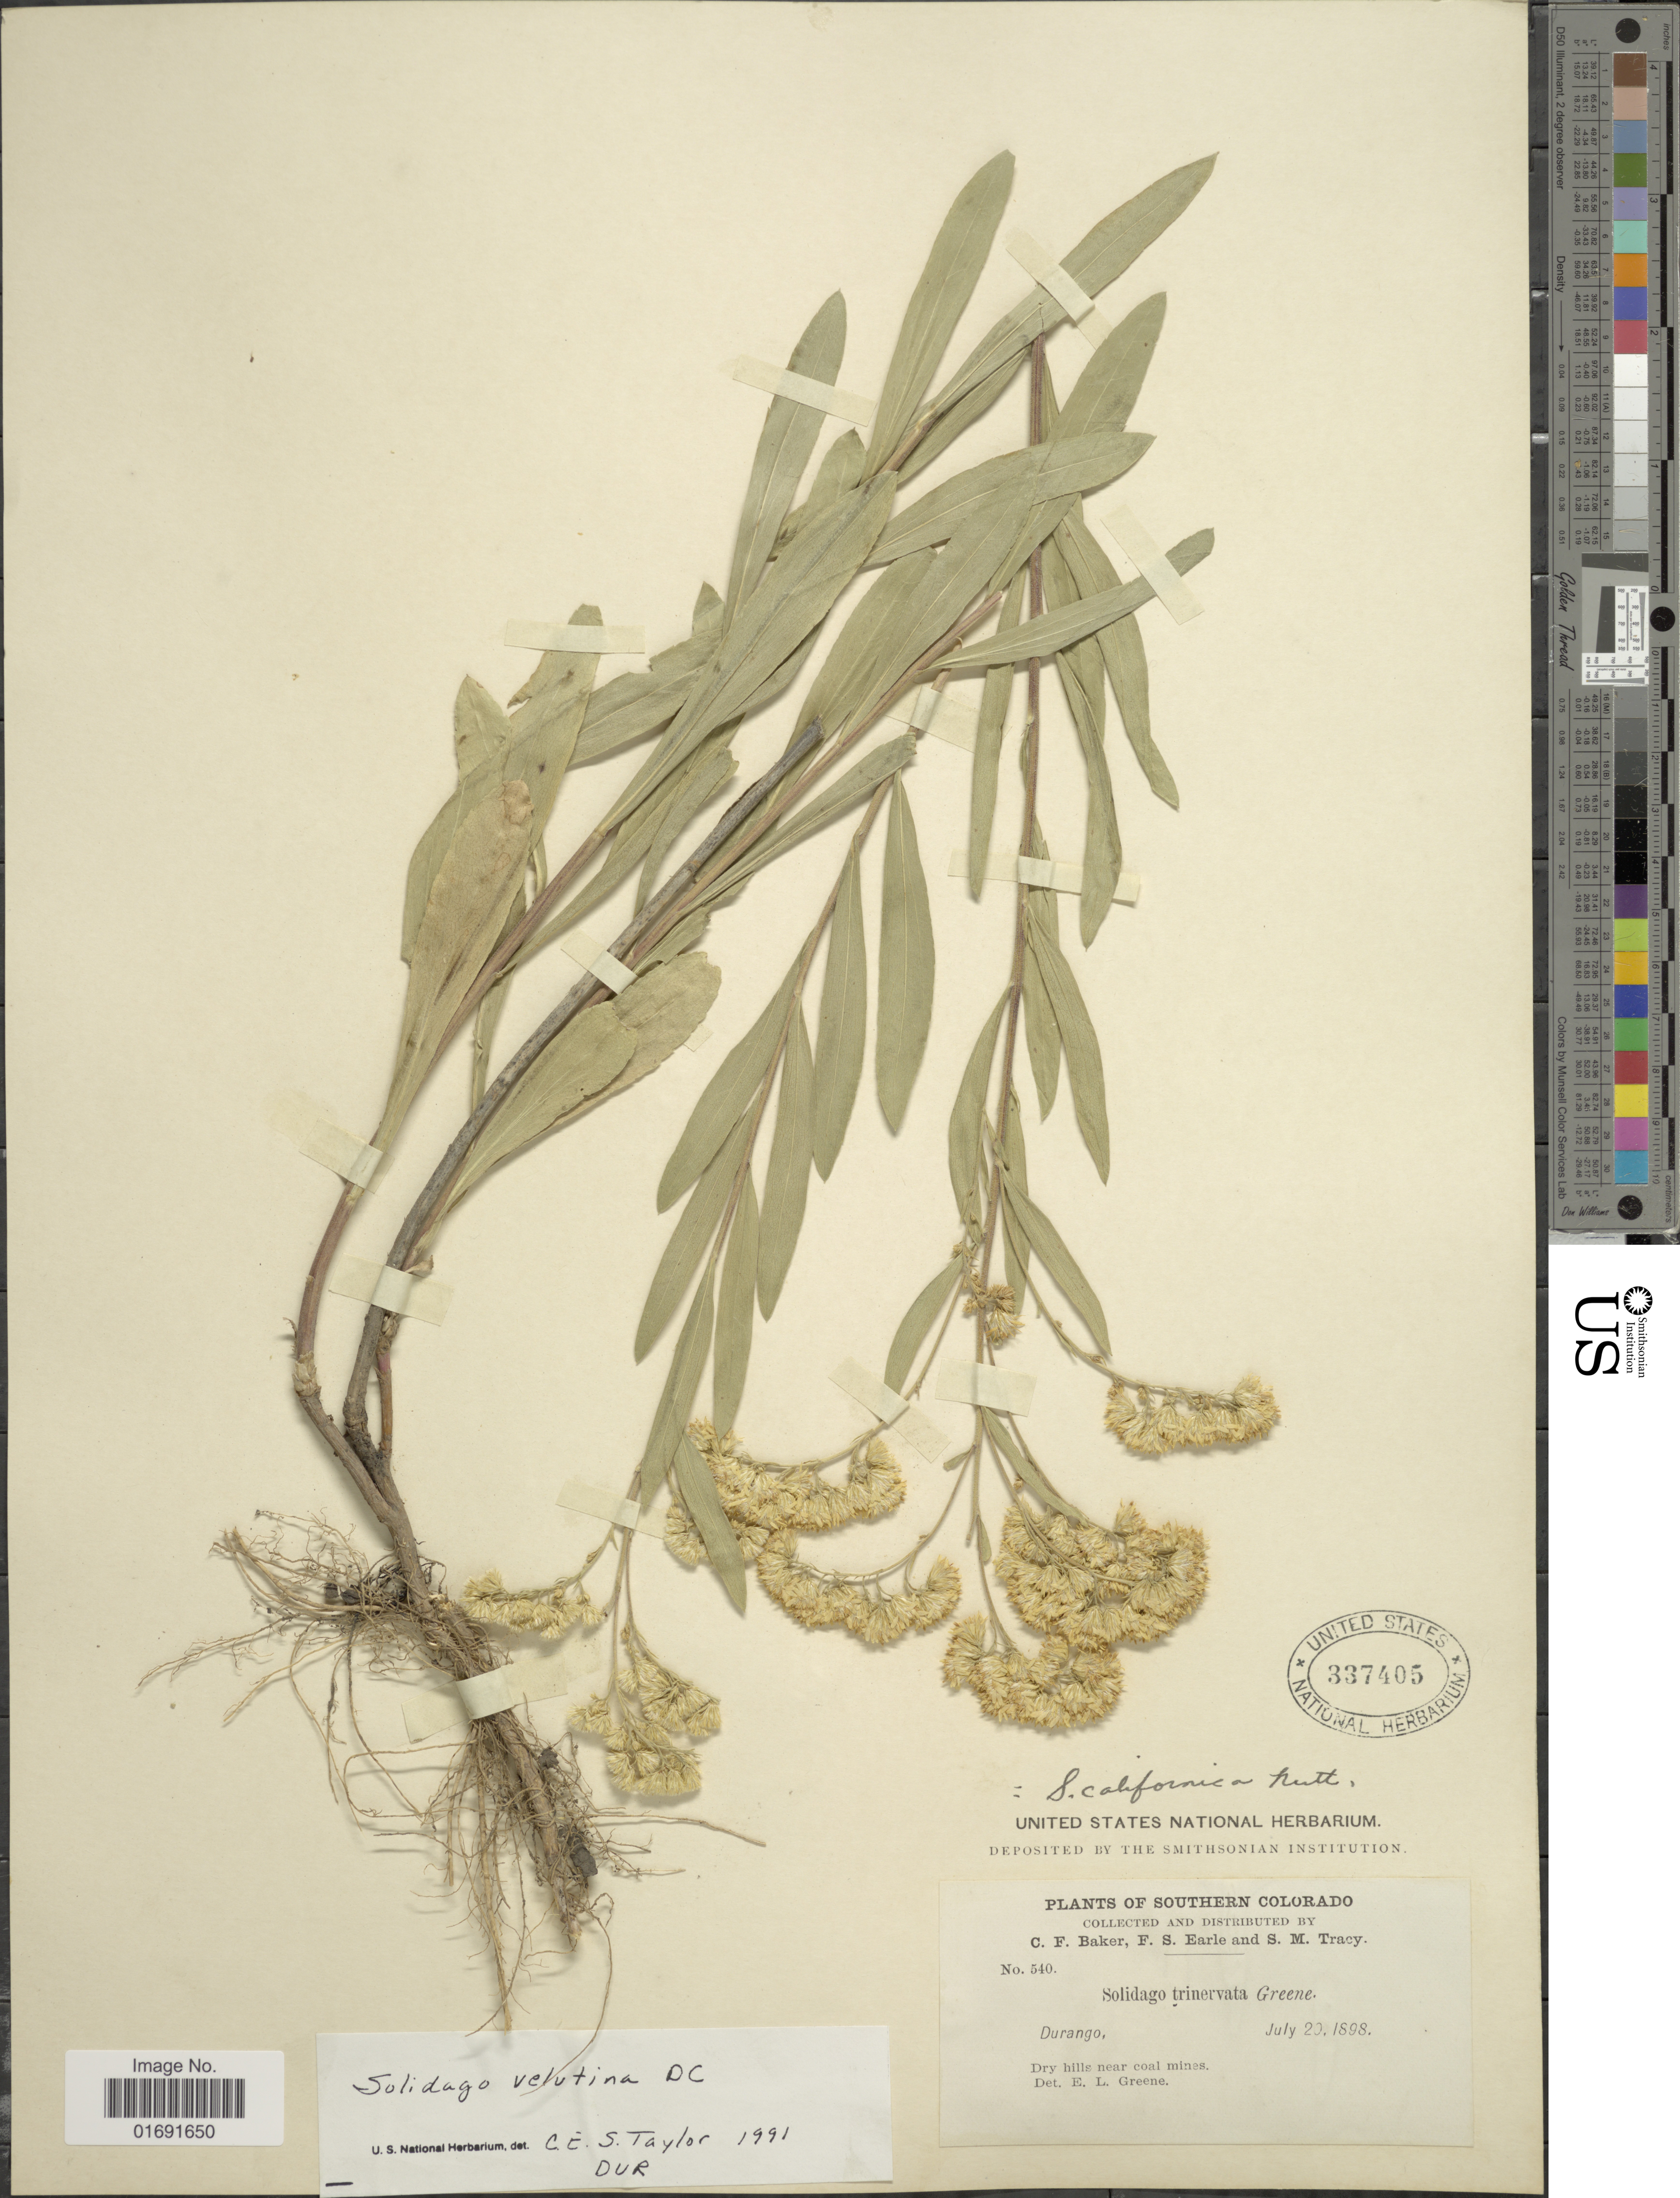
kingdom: Plantae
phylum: Tracheophyta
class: Magnoliopsida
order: Asterales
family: Asteraceae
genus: Solidago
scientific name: Solidago velutina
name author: DC.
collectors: C. F. Baker, F. S. Earle & S. M. Tracy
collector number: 540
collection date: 1898-07-20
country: United States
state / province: Colorado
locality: Southern Colorado, Durango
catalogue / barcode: US 337405